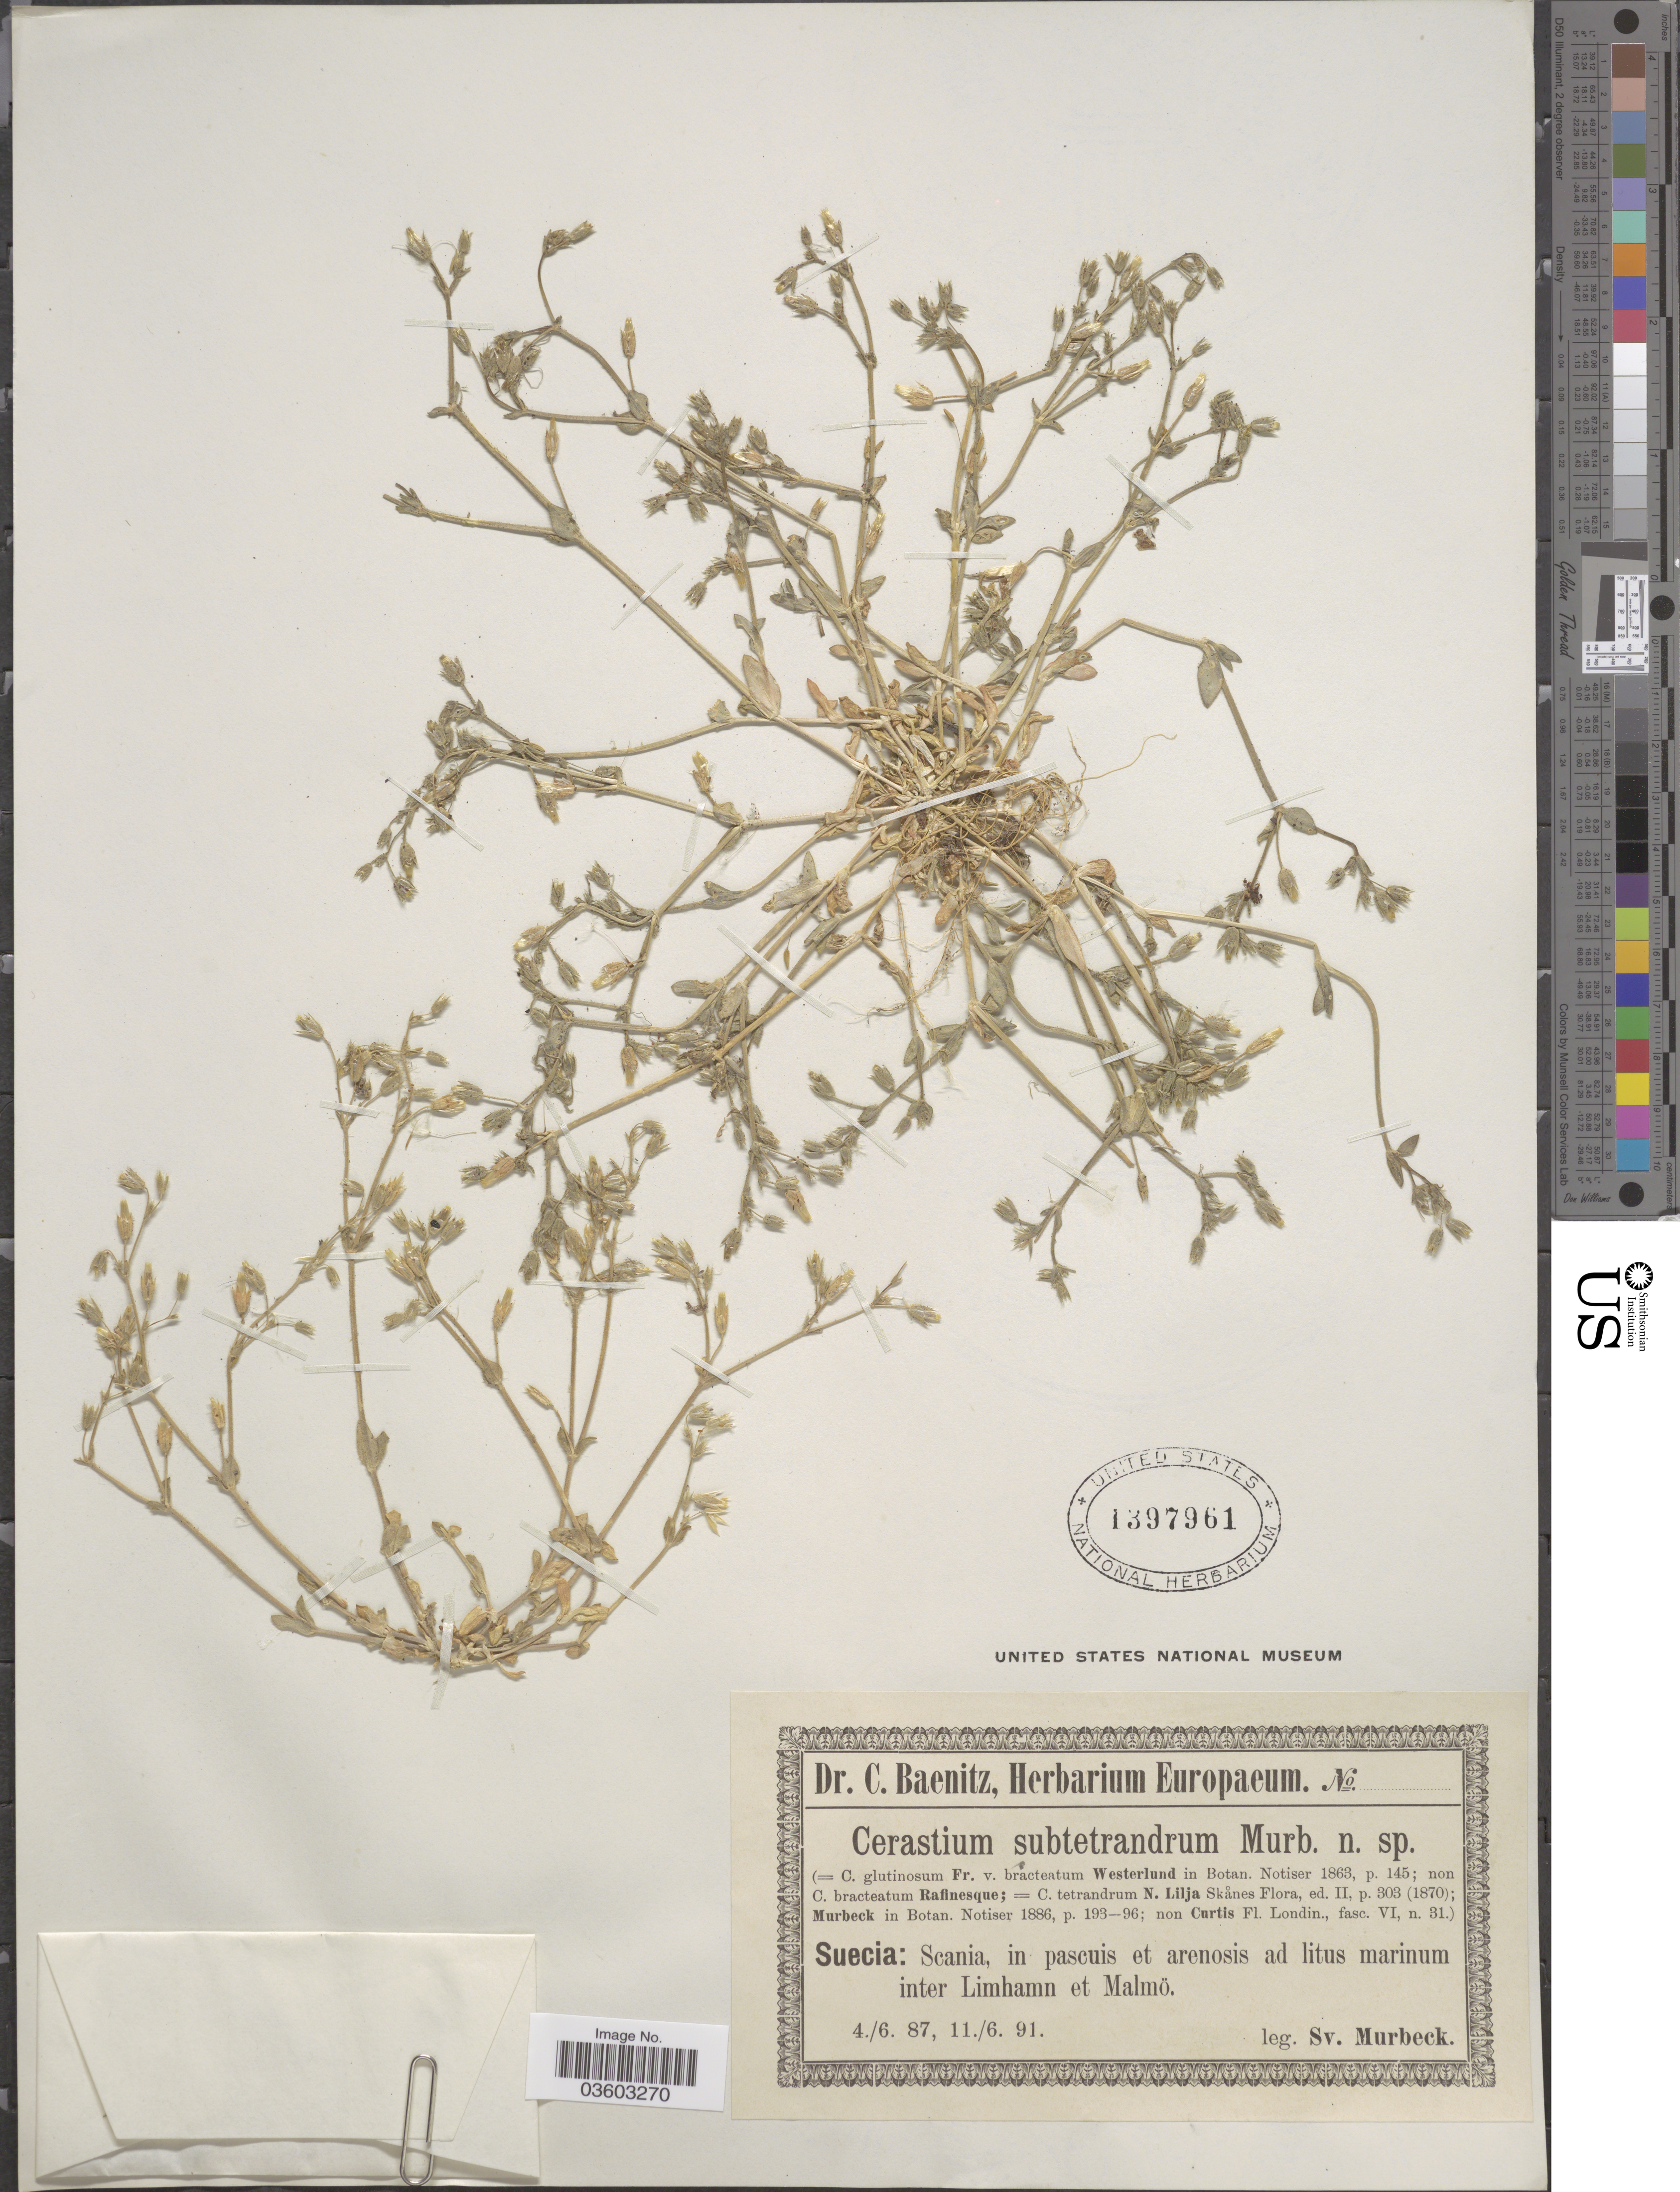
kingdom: Plantae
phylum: Tracheophyta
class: Magnoliopsida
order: Caryophyllales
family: Caryophyllaceae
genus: Cerastium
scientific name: Cerastium subtetrandrum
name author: (Lange) Murb.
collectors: S. S. Murbeck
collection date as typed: Transcribed d/m/y: 4/6/87 to 11/6/91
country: Sweden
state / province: Skåne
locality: Suecia: Scania, in pascuis et arenosis ad litus marinum inter Limhamn et Malmö.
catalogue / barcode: US 1397961